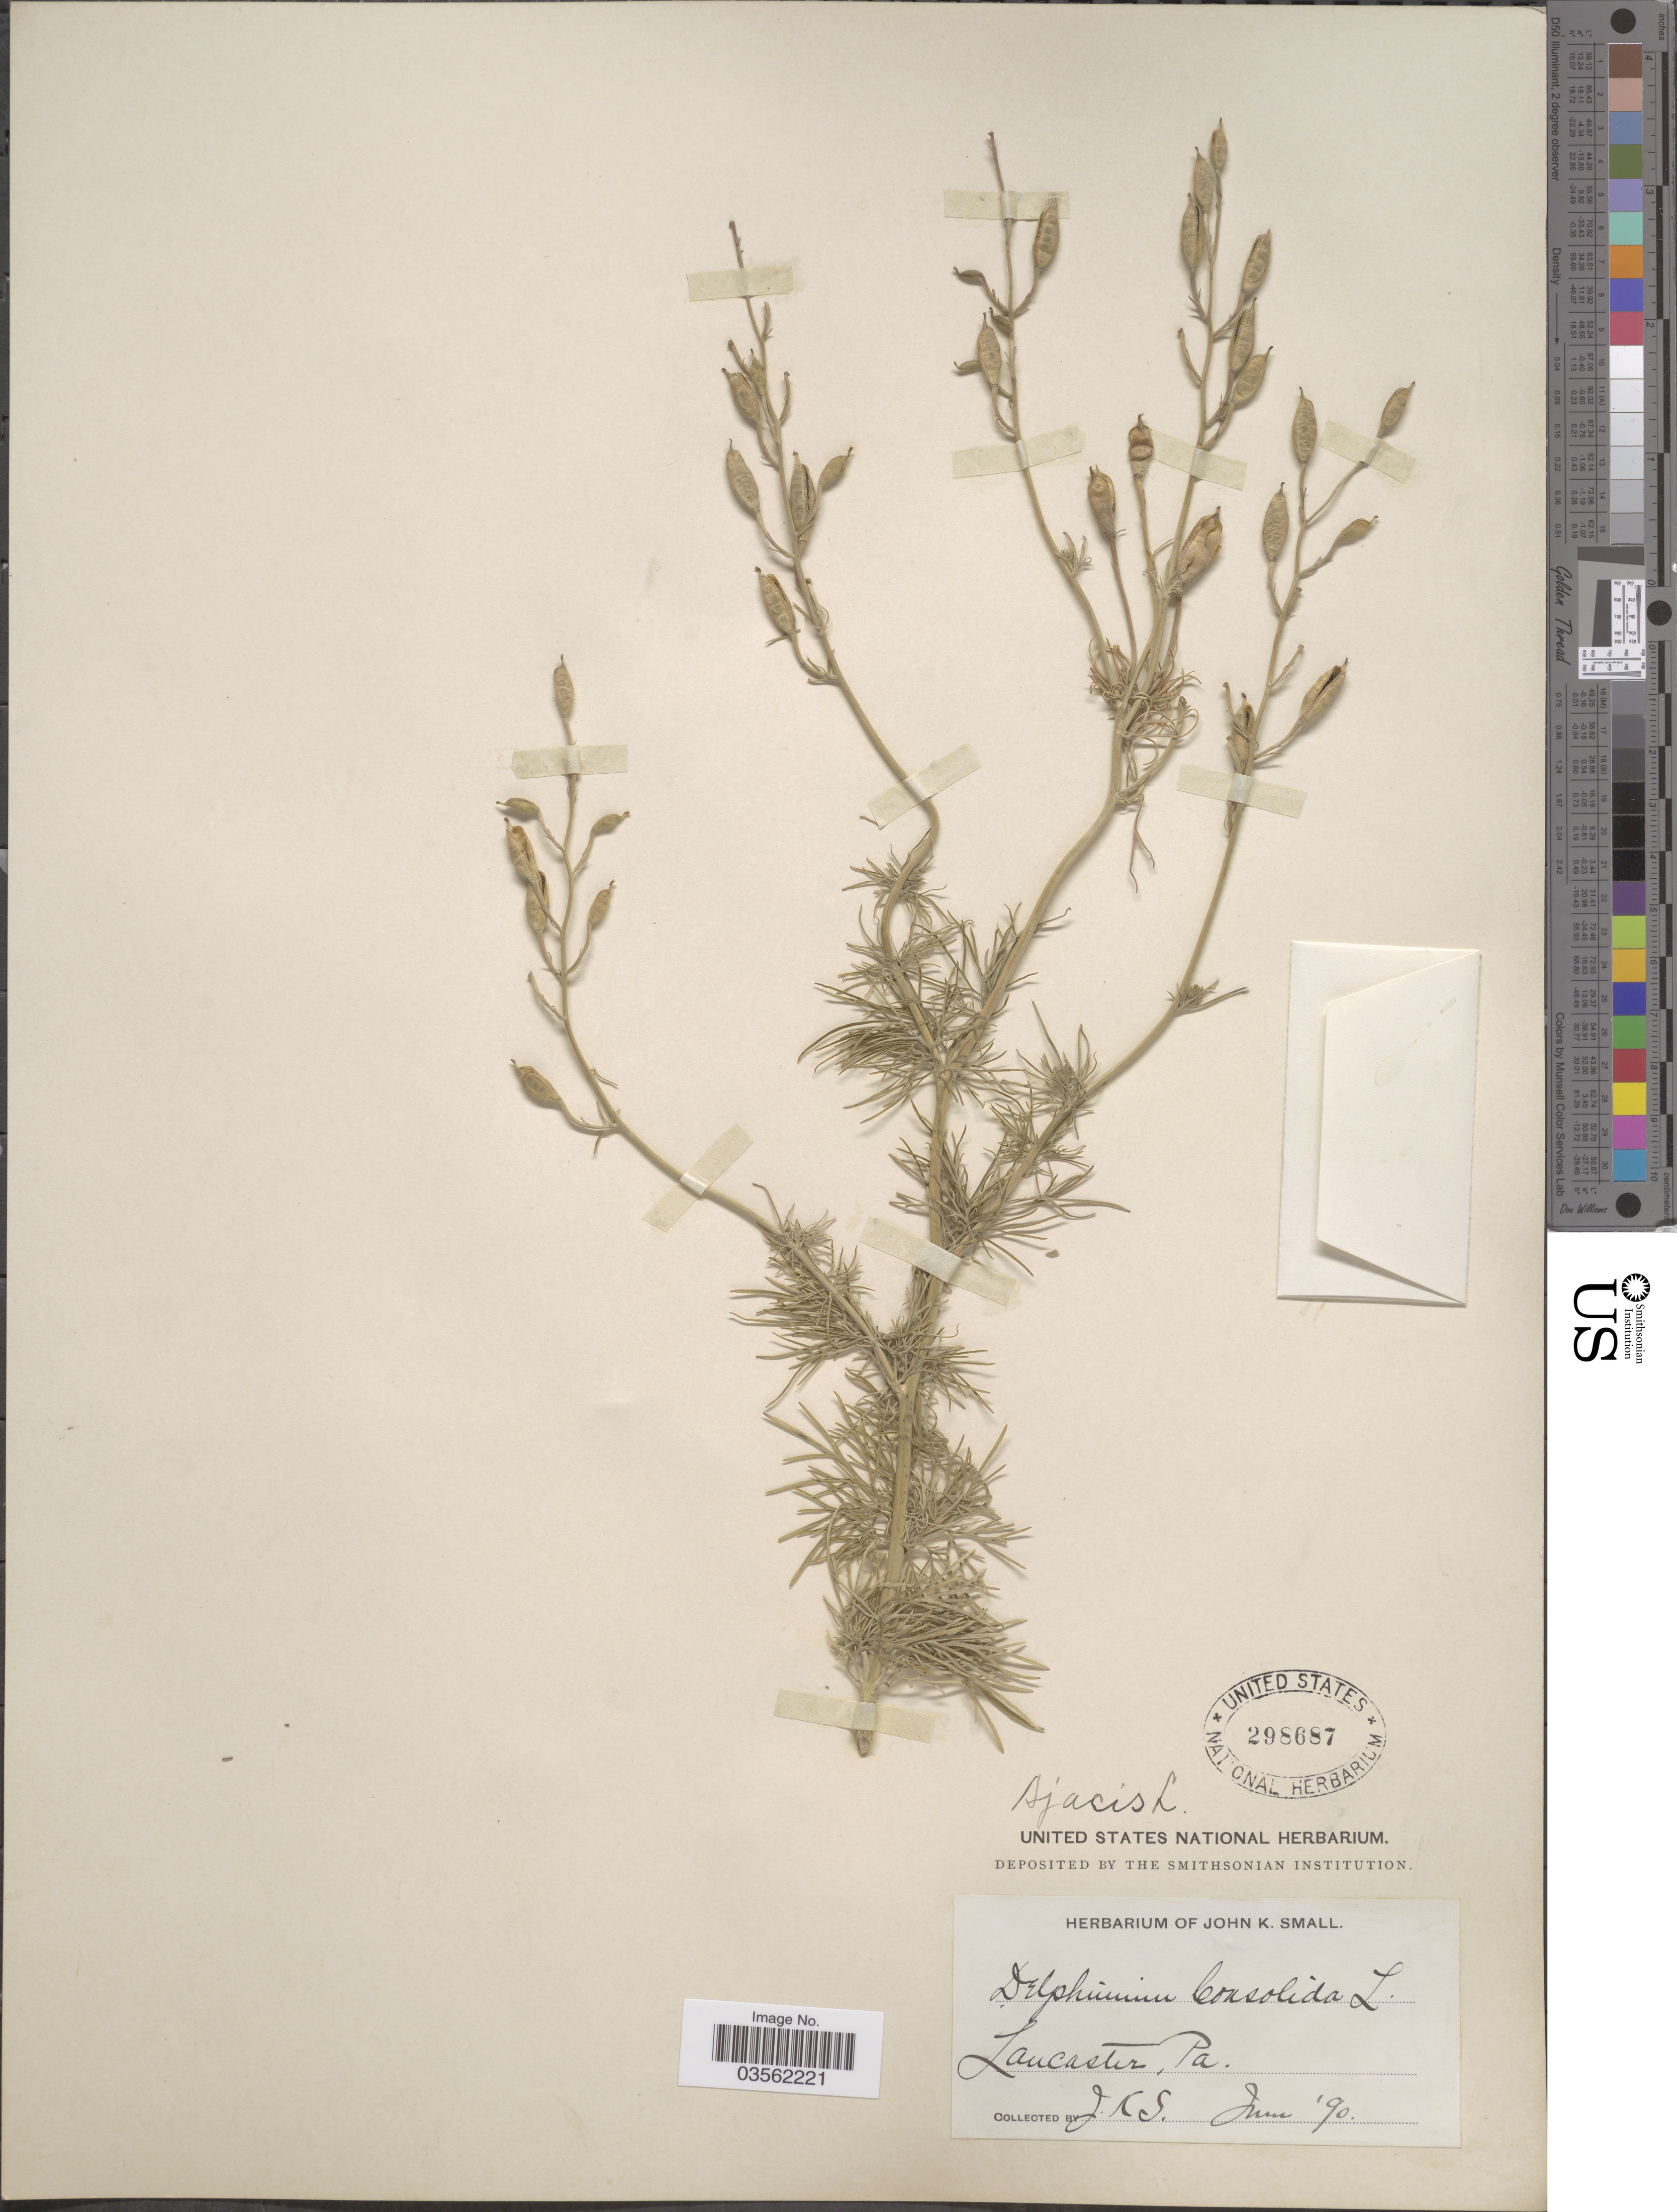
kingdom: Plantae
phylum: Tracheophyta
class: Magnoliopsida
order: Ranunculales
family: Ranunculaceae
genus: Delphinium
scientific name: Delphinium ajacis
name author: L.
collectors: J. K. Small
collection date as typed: Transcribed d/m/y: /6/90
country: United States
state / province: Pennsylvania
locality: Lancaster.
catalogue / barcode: US 298687